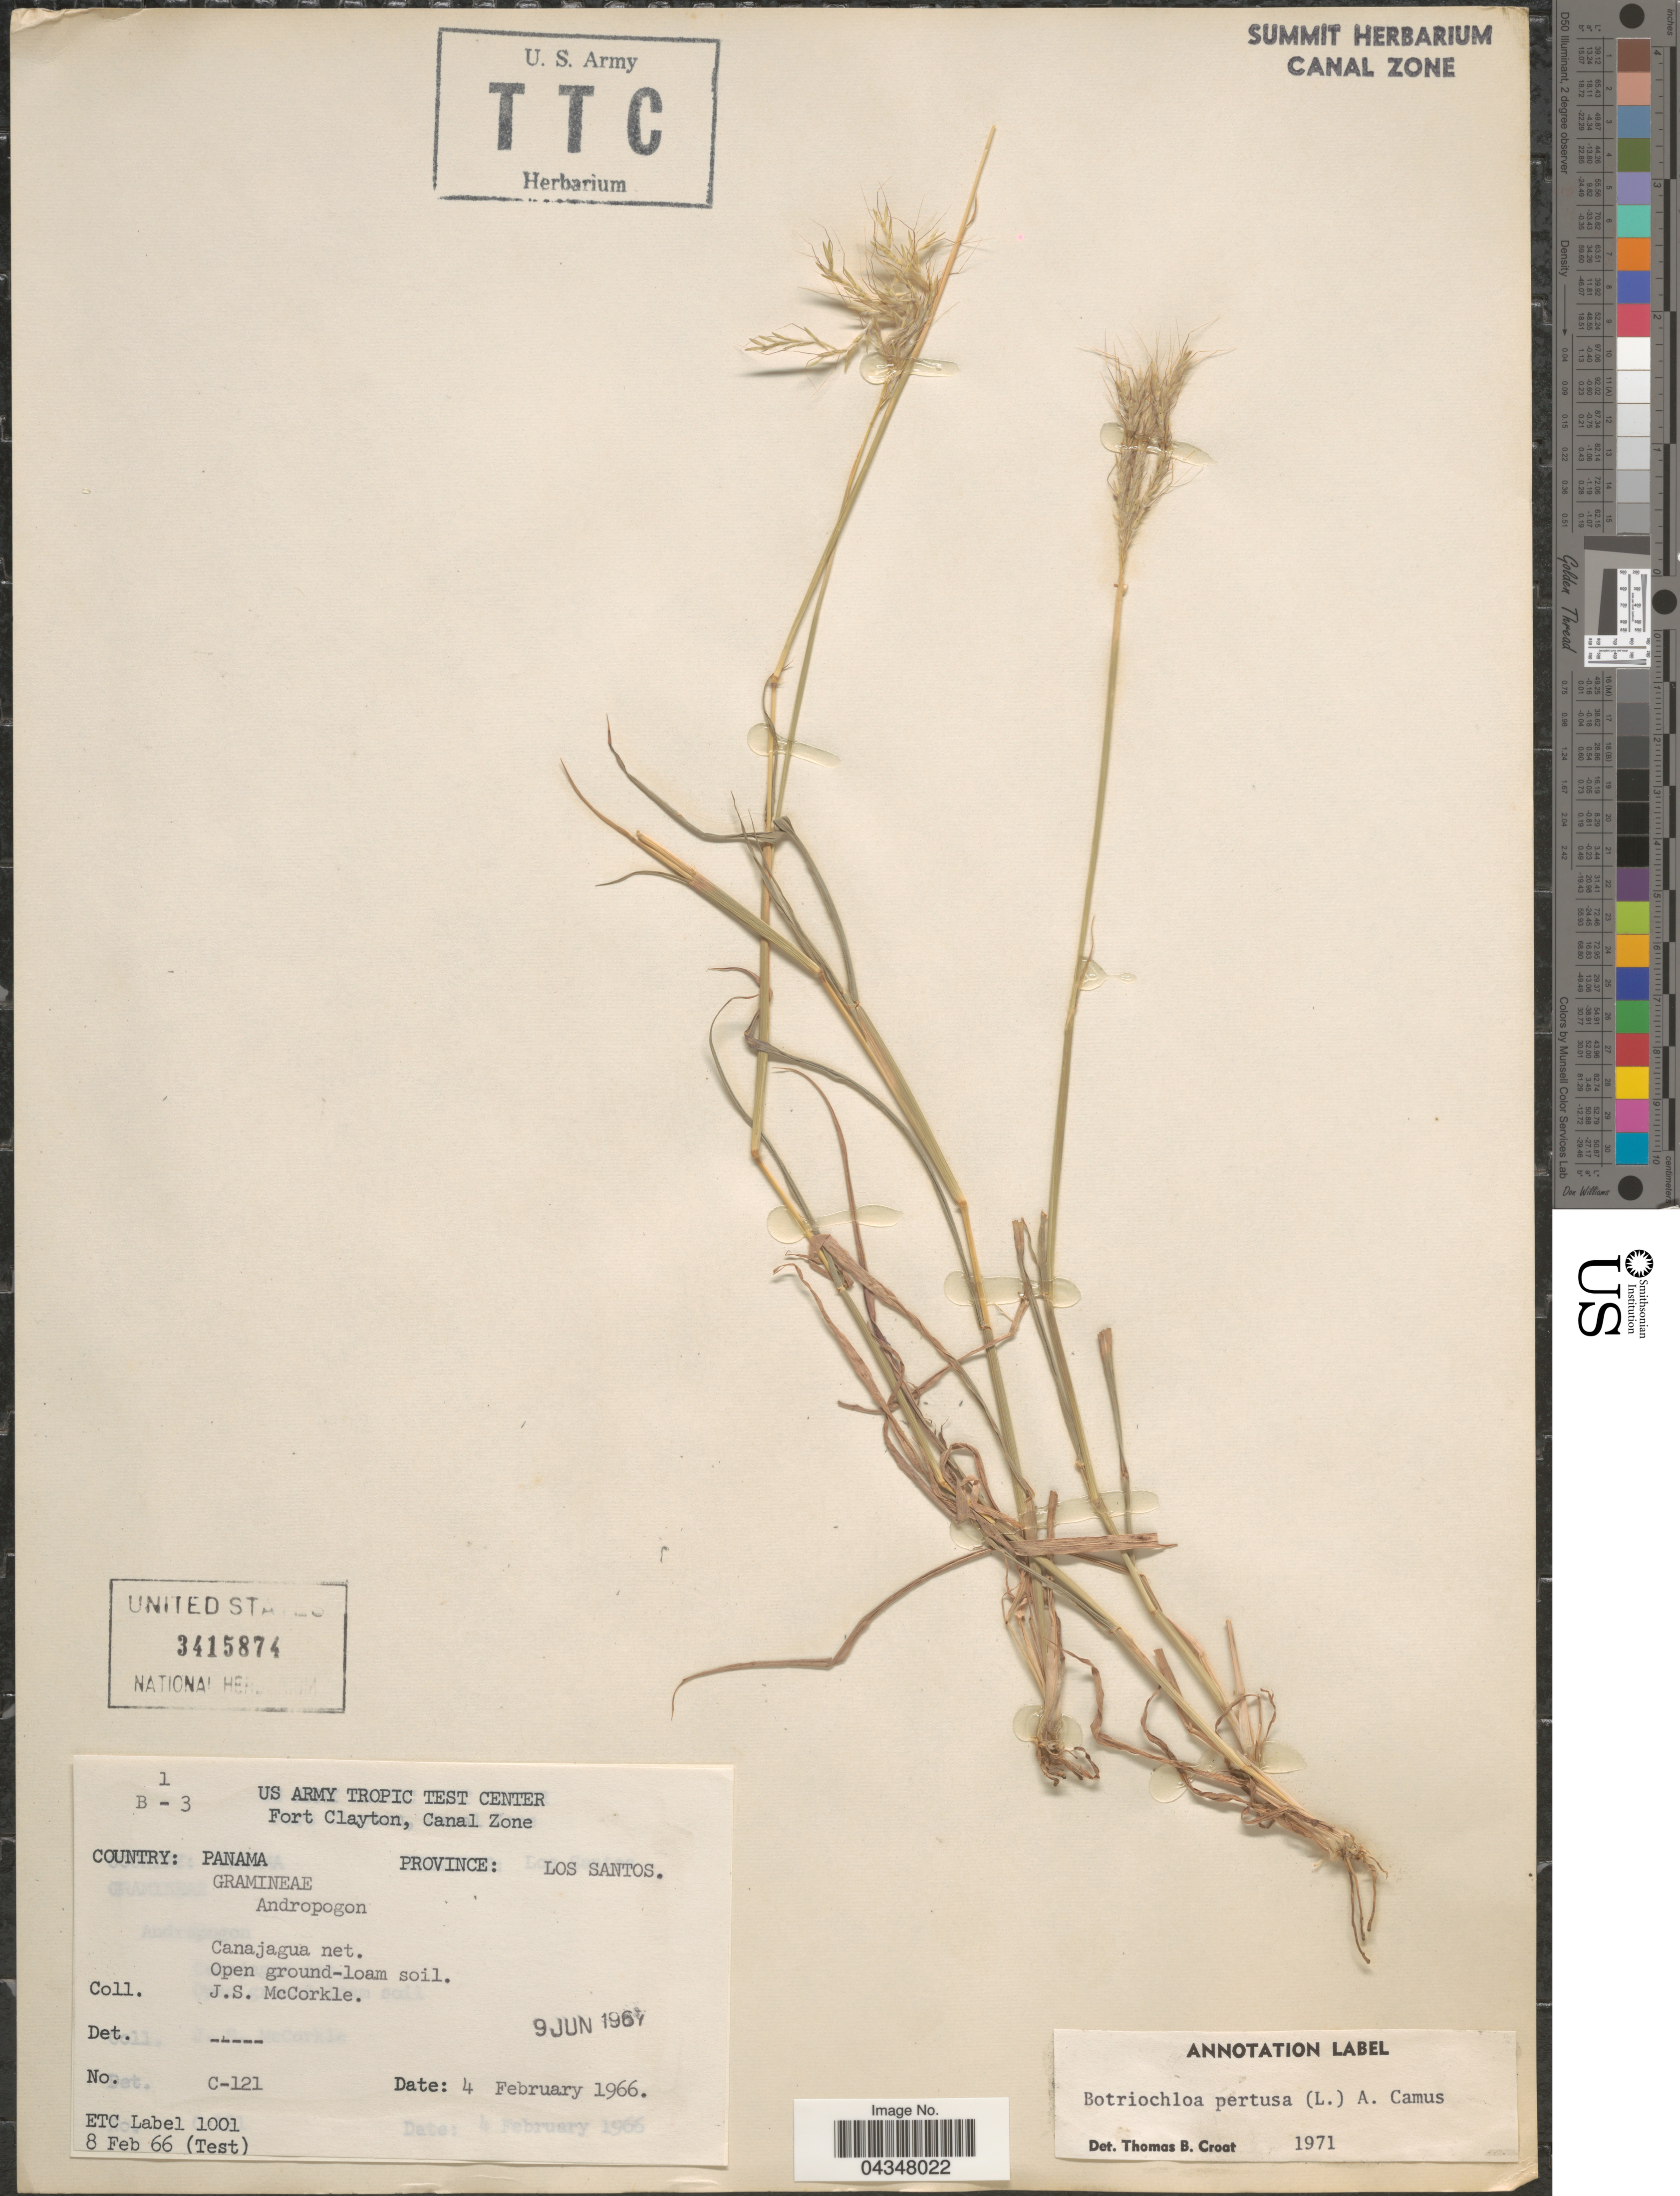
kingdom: Plantae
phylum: Tracheophyta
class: Liliopsida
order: Poales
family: Poaceae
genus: Bothriochloa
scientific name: Bothriochloa pertusa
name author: (L.) A. Camus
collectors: J. McCorkle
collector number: C-121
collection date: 1966-02-04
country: Panama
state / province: Los Santos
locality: Canajagua net.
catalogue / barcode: US 3415874